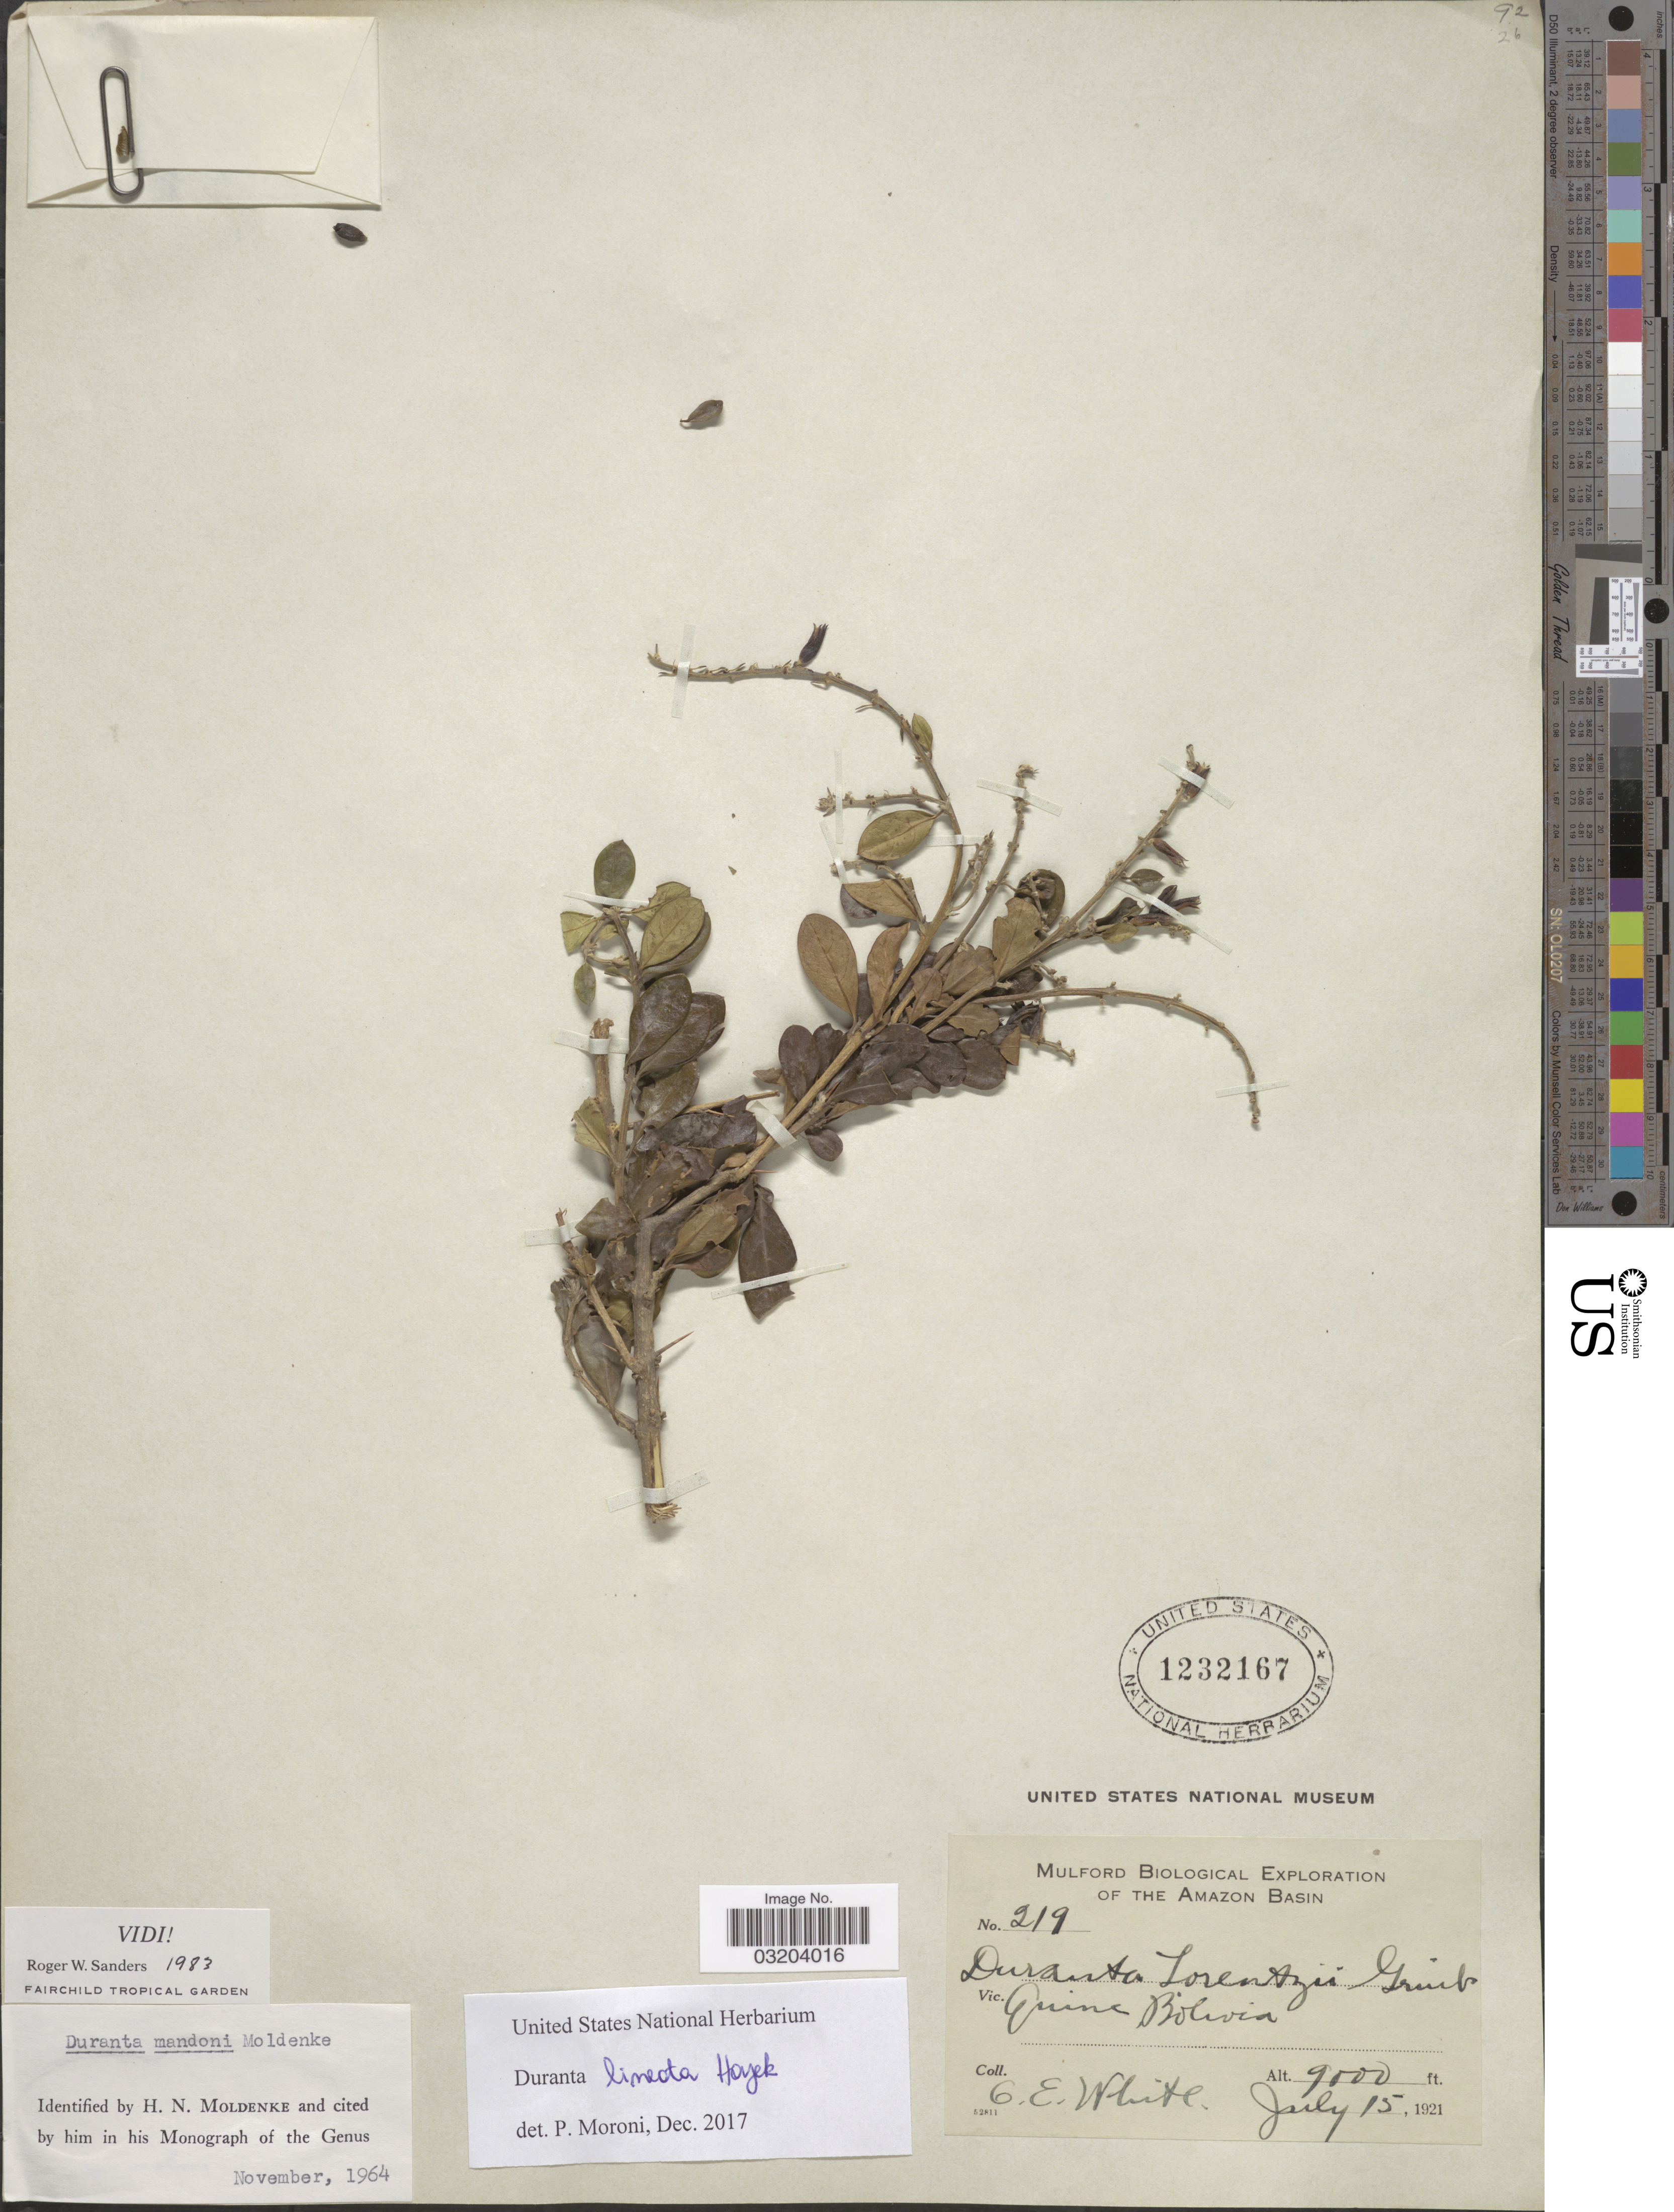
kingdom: Plantae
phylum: Tracheophyta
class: Magnoliopsida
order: Lamiales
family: Verbenaceae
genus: Duranta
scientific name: Duranta x lineata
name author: Hayek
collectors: O. E. White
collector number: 219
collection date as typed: July 15, 1921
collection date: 1921-07-15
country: Bolivia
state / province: La Paz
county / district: Inquisivi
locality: Quime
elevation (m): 2743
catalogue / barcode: US 1232167